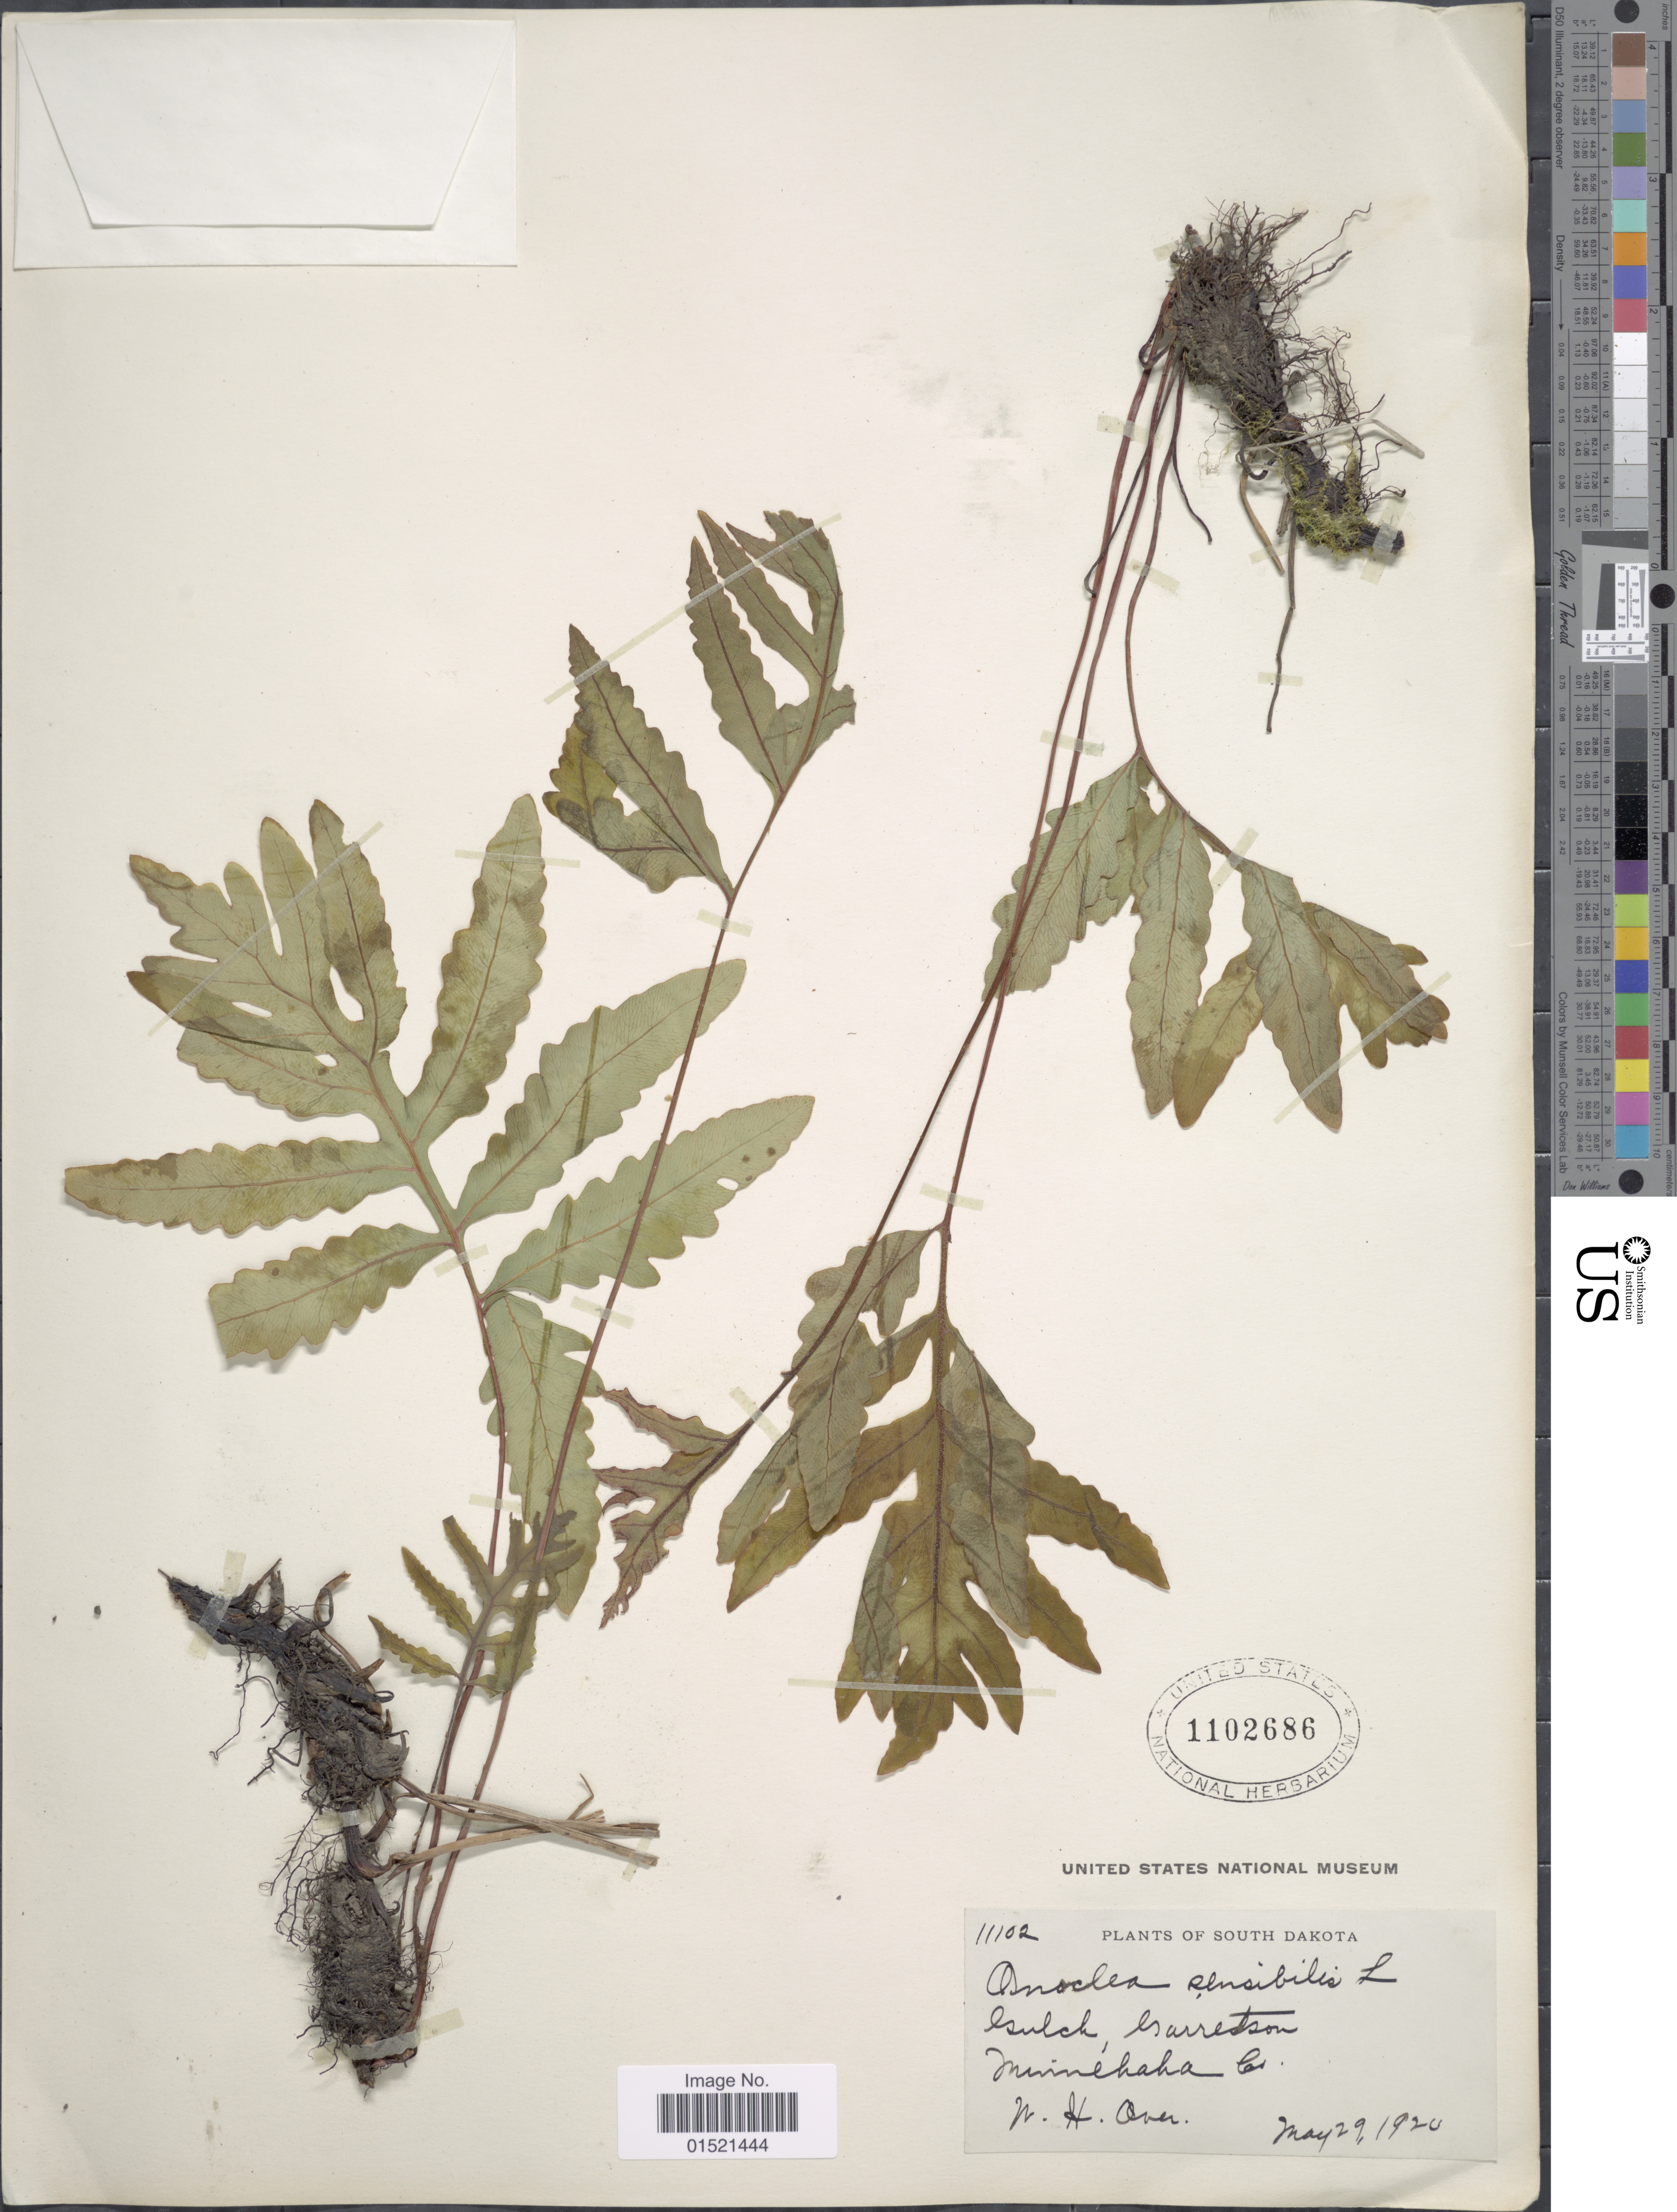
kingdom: Plantae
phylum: Tracheophyta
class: Polypodiopsida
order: Polypodiales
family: Onocleaceae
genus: Onoclea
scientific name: Onoclea sensibilis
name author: L.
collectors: W. Over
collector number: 11102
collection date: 1920-05-29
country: United States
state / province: South Dakota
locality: Gulch, Garretson Minnehaha Co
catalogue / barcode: US 1102686